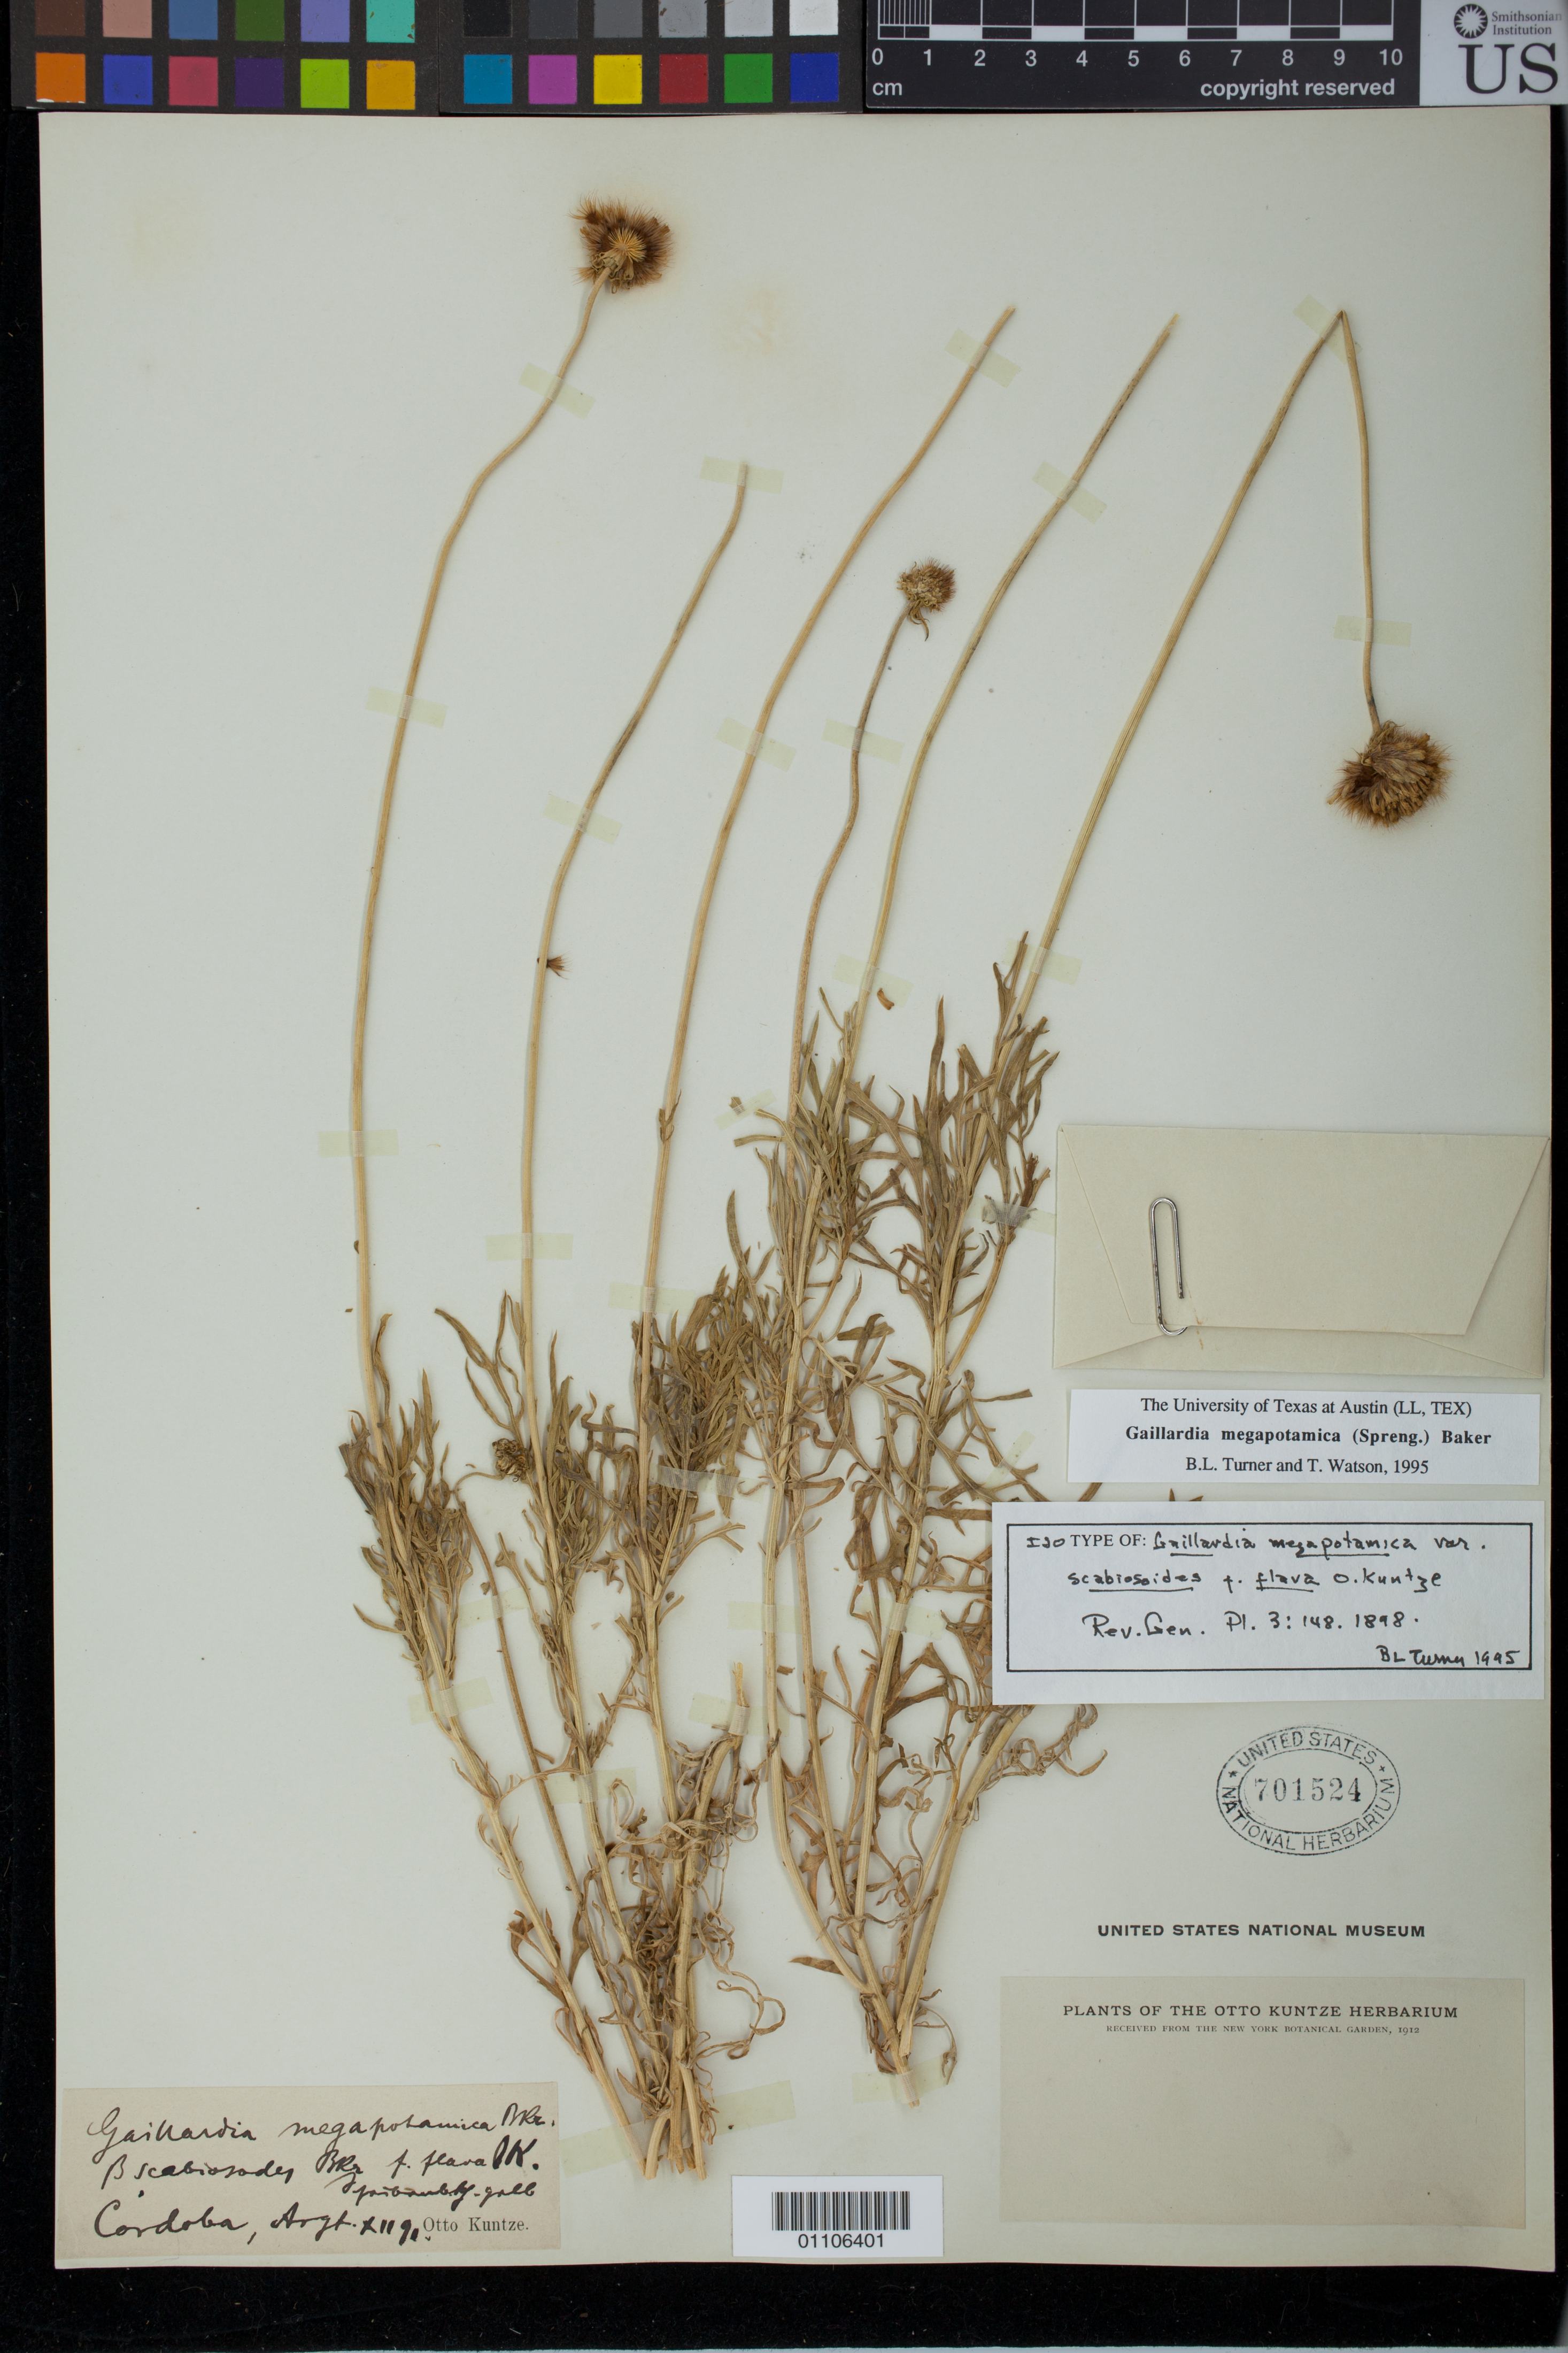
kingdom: Plantae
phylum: Tracheophyta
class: Magnoliopsida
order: Asterales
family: Asteraceae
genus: Gaillardia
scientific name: Gaillardia megapotamica f. flava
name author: Kuntze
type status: Isotype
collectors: C.E.O. Kuntze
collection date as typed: XII 91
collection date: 1891-12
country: Argentina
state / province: Córdoba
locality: Cordoba, Argt.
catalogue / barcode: US 701524